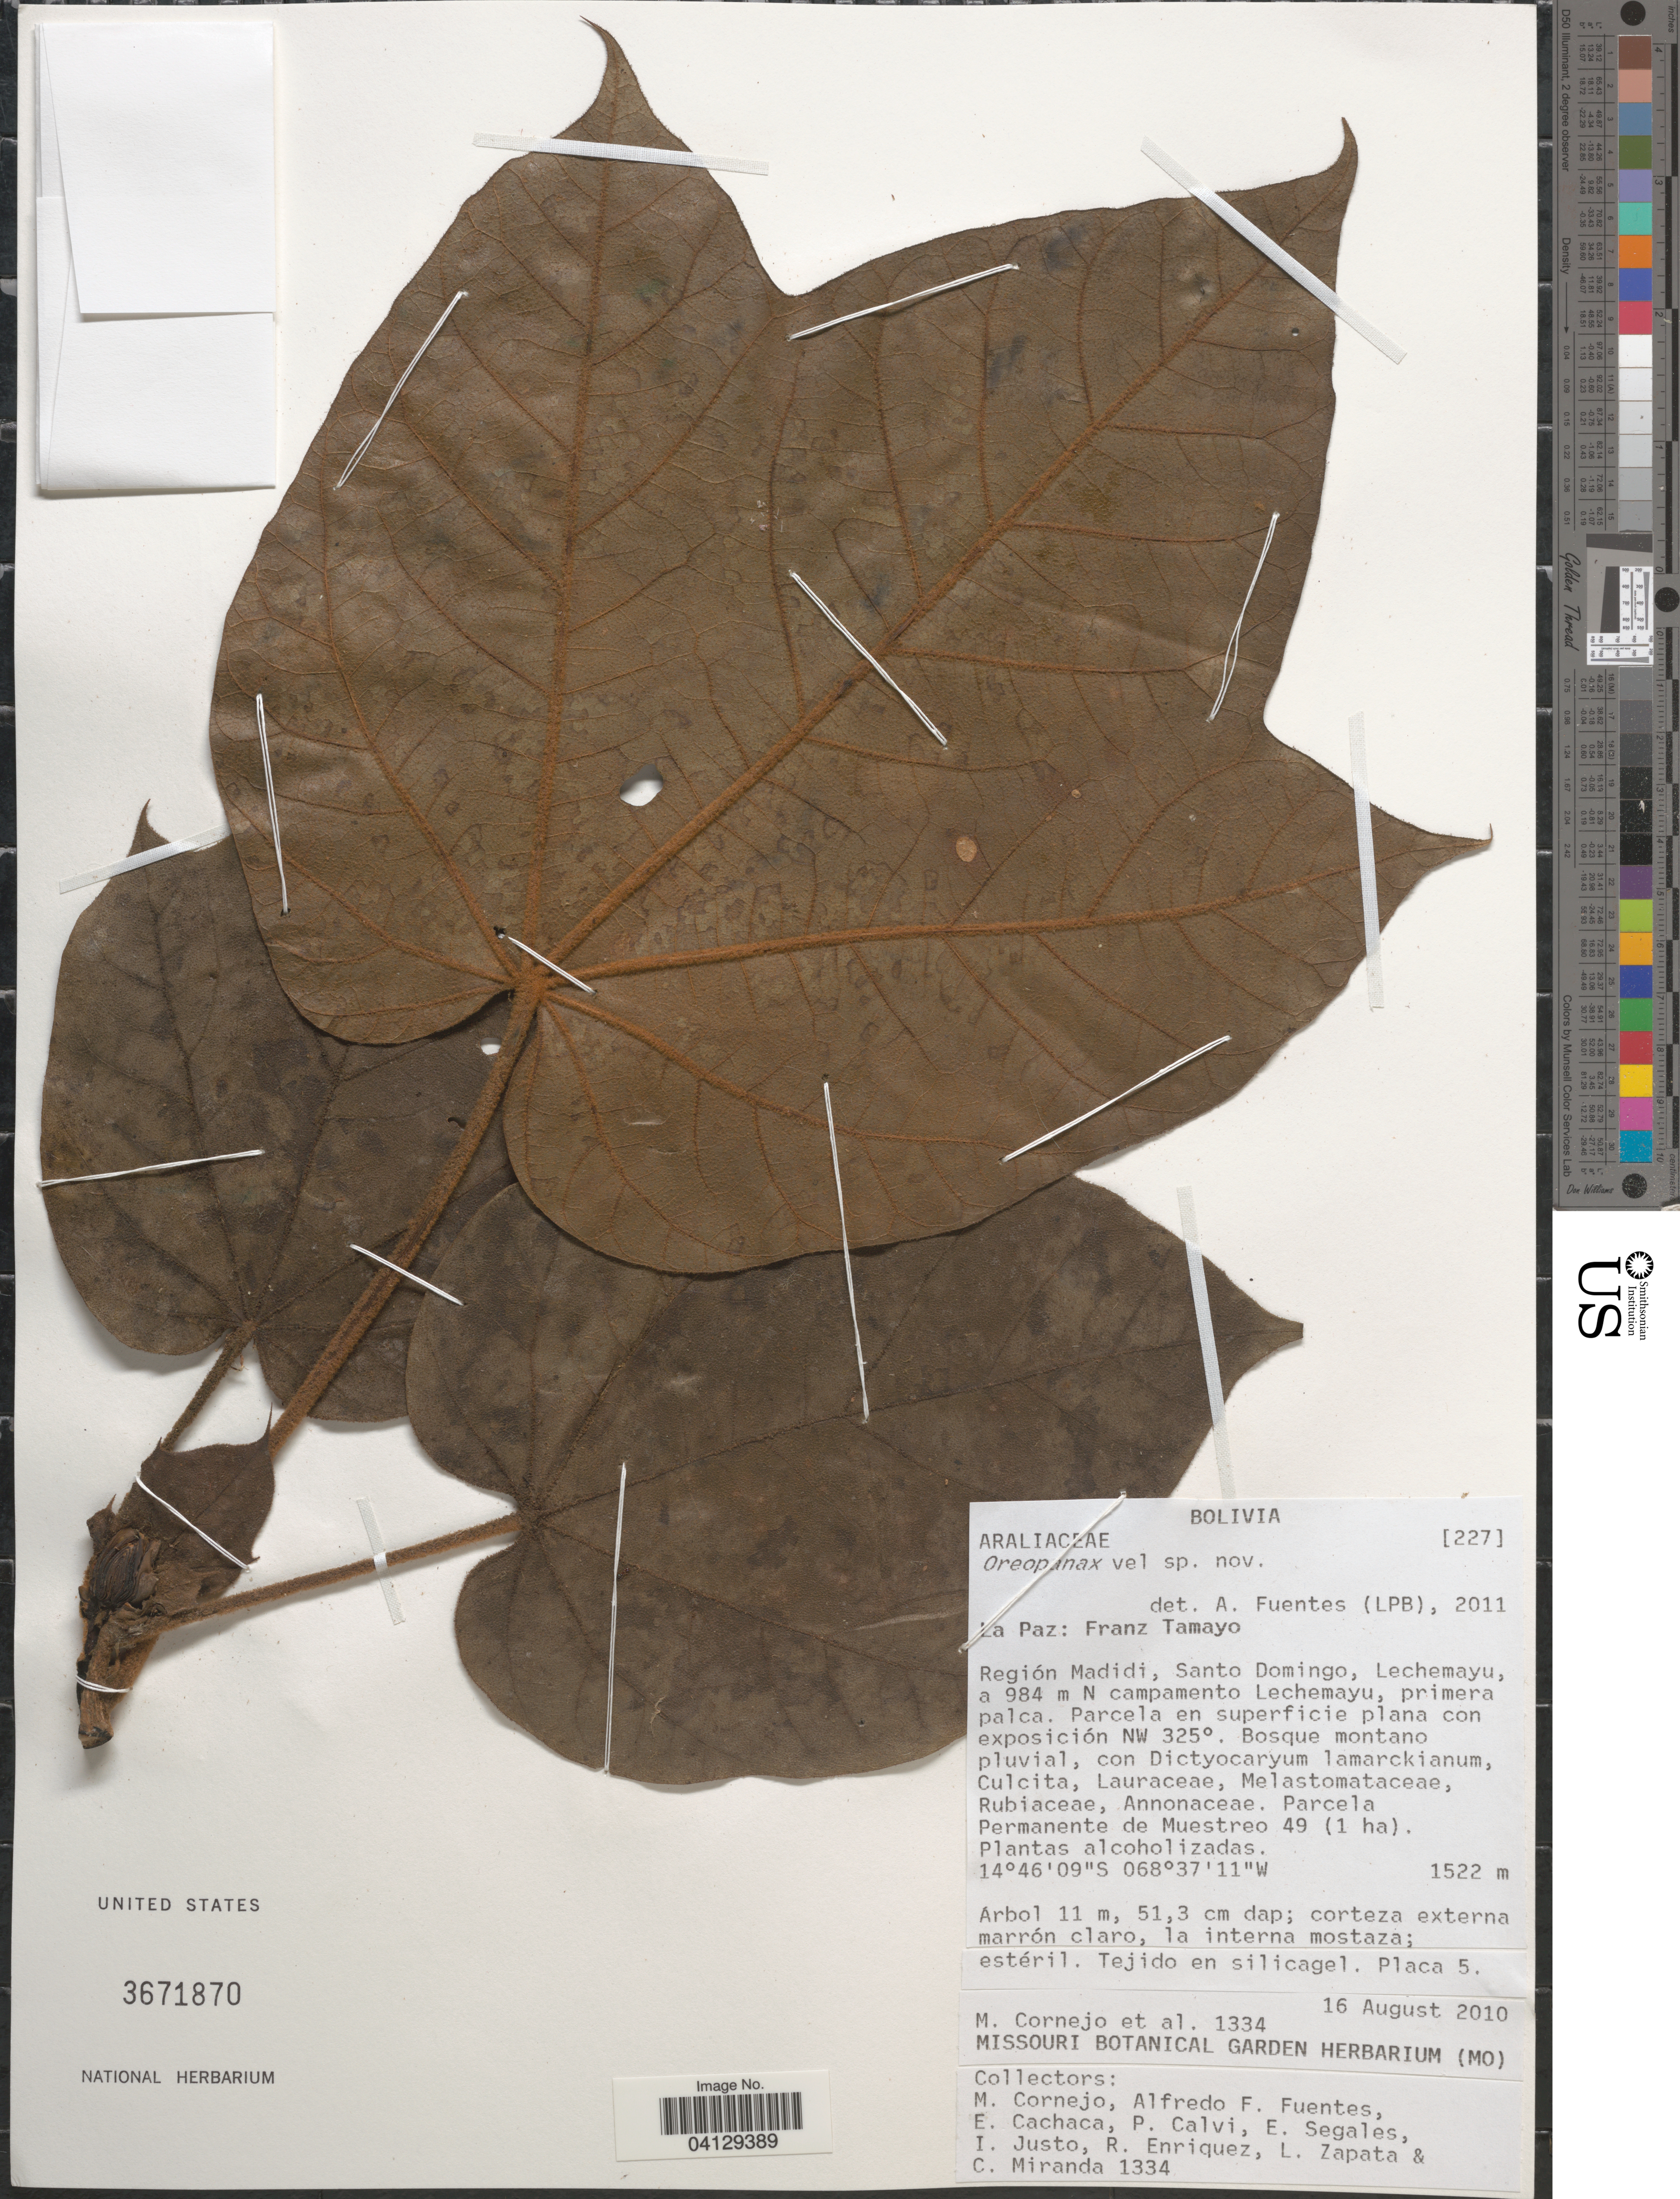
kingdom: Plantae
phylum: Tracheophyta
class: Magnoliopsida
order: Apiales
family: Araliaceae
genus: Oreopanax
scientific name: Oreopanax trollii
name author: Harms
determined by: Fuentes, A.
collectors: M. Cornejo, A. F. Fuentes, E. Cachaca, P. Calvi & et al.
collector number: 1334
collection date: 2010-08-16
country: Bolivia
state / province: La Paz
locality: Franz Tamayo. Región Madidi, Santo Domingo, Lechemayu, a 984 m N campamento Lechemayu, primera palca.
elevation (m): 1522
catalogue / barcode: US 3671870